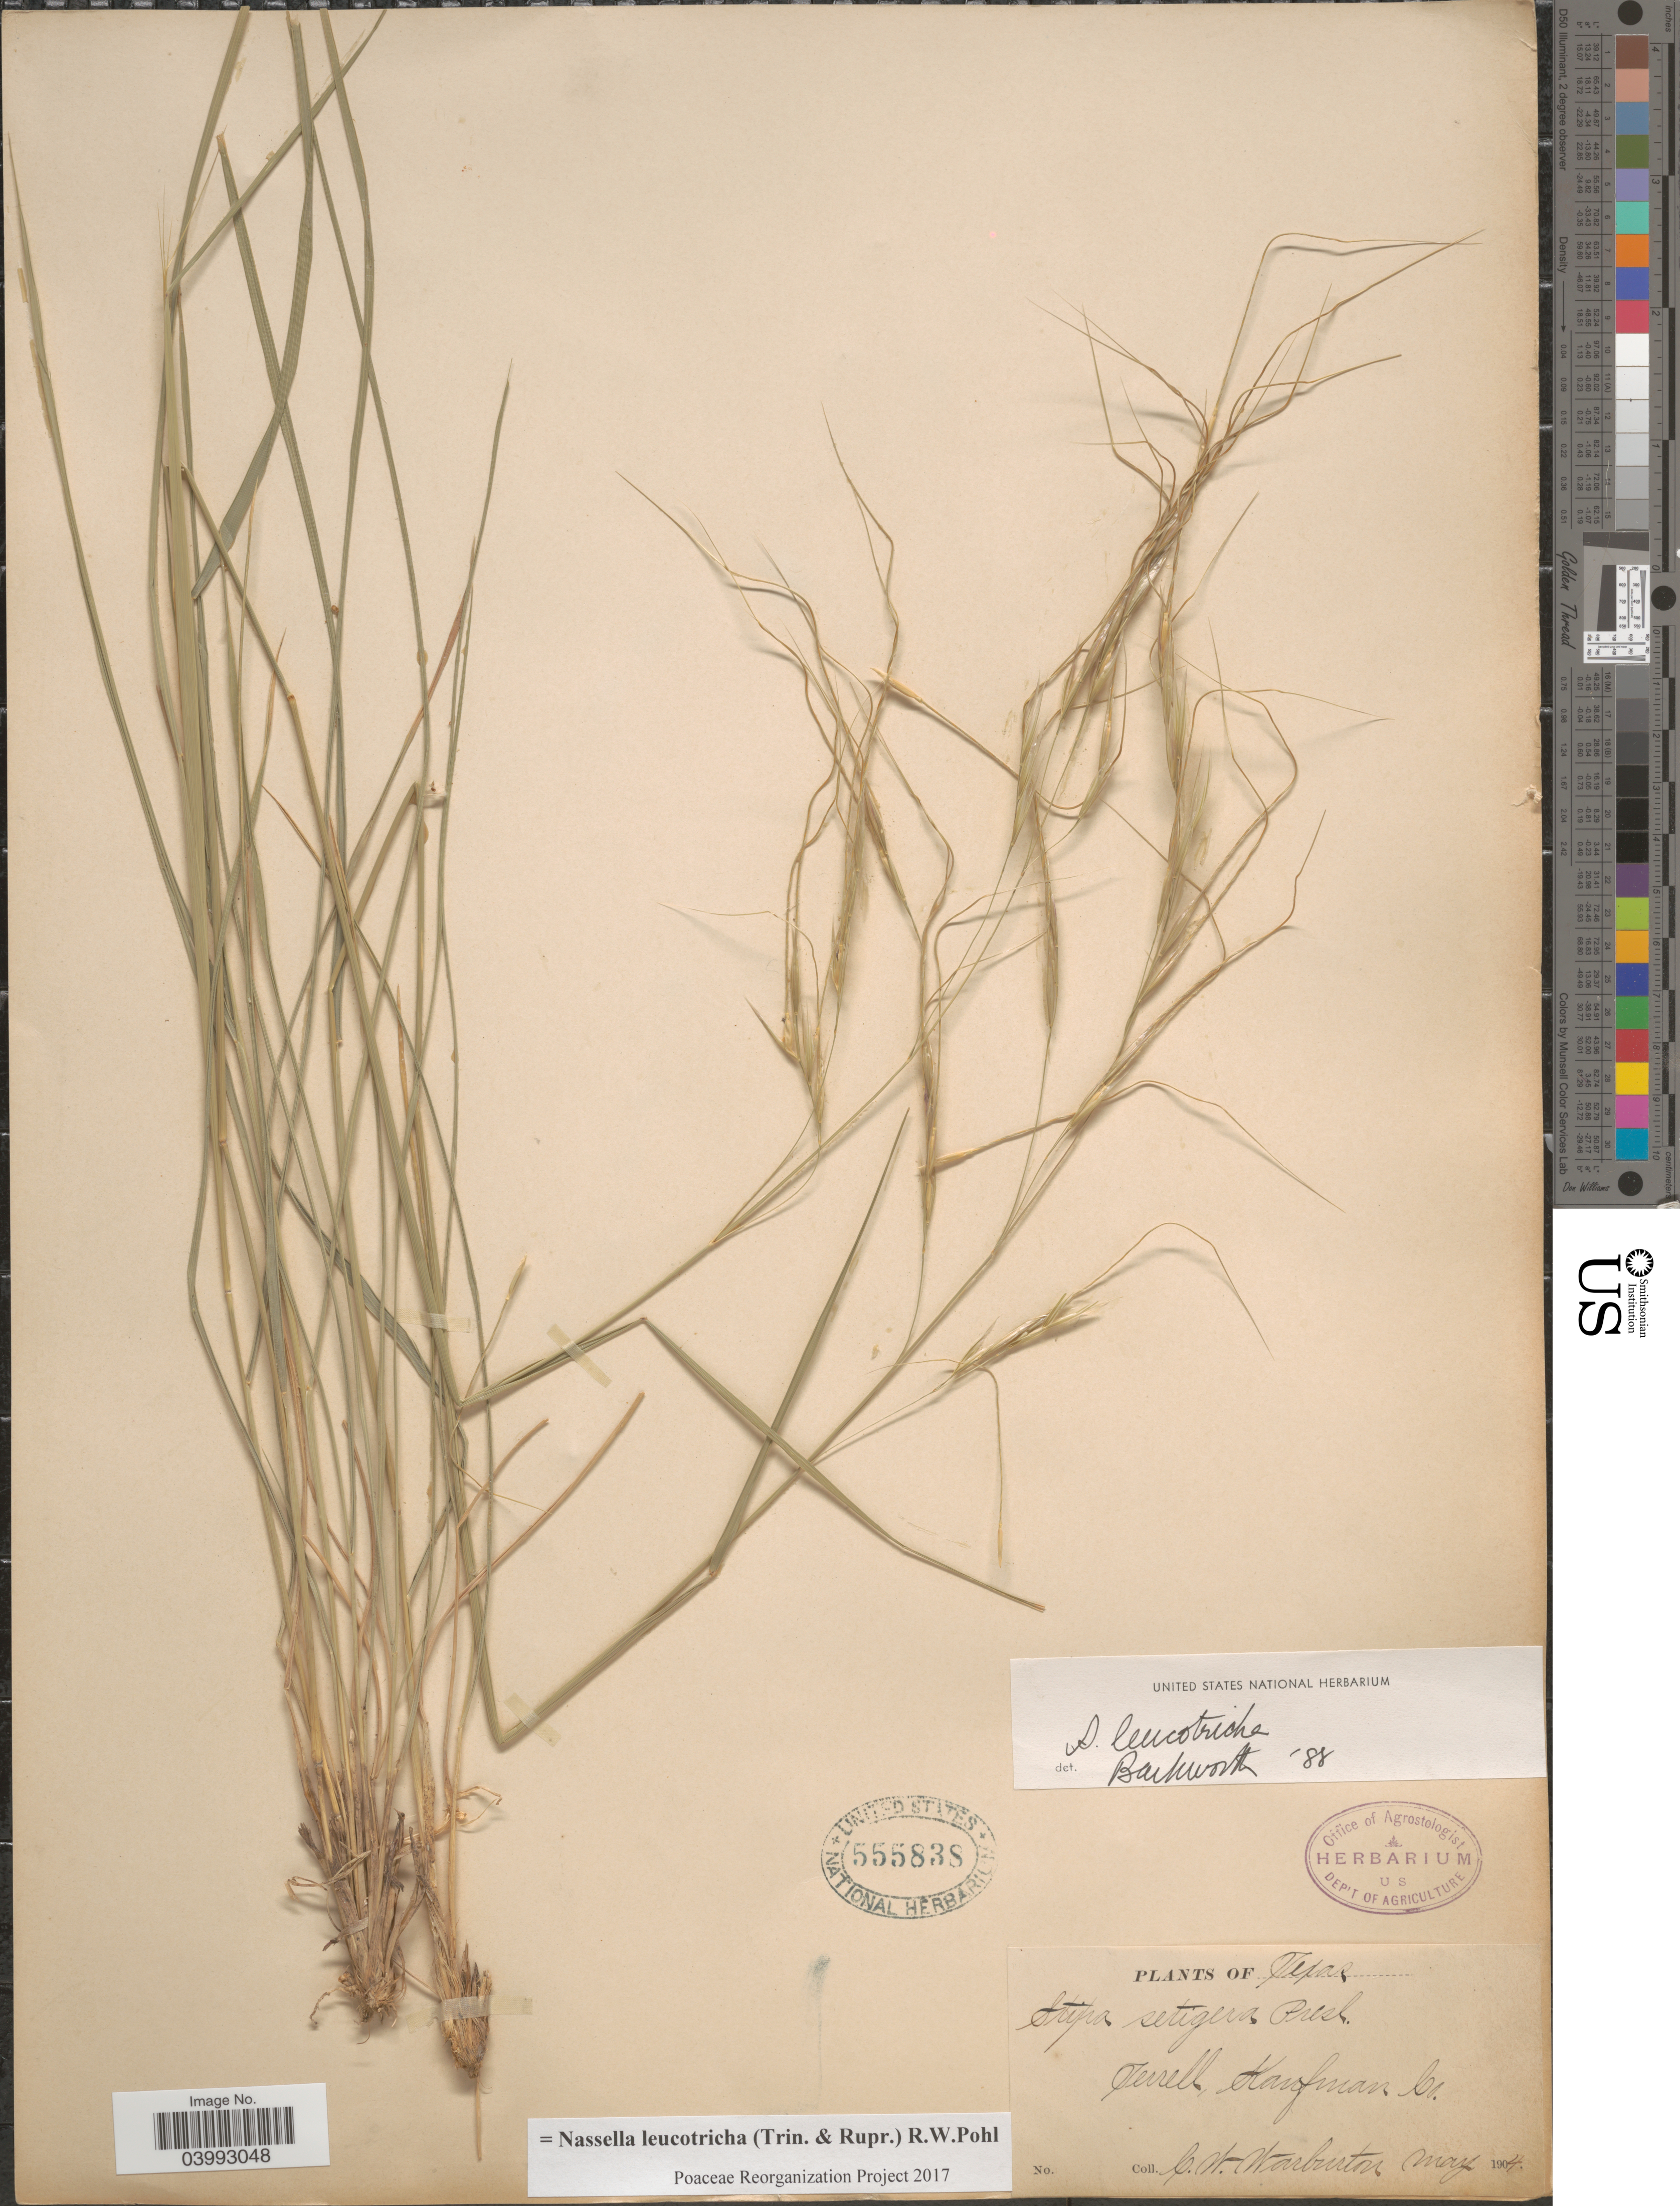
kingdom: Plantae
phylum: Tracheophyta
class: Liliopsida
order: Poales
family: Poaceae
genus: Nassella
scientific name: Nassella leucotricha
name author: (Trin. & Rupr.) R.W. Pohl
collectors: C. Warburton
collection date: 1904-05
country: United States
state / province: Texas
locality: Terrell, Kaufman Co.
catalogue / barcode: US 555838